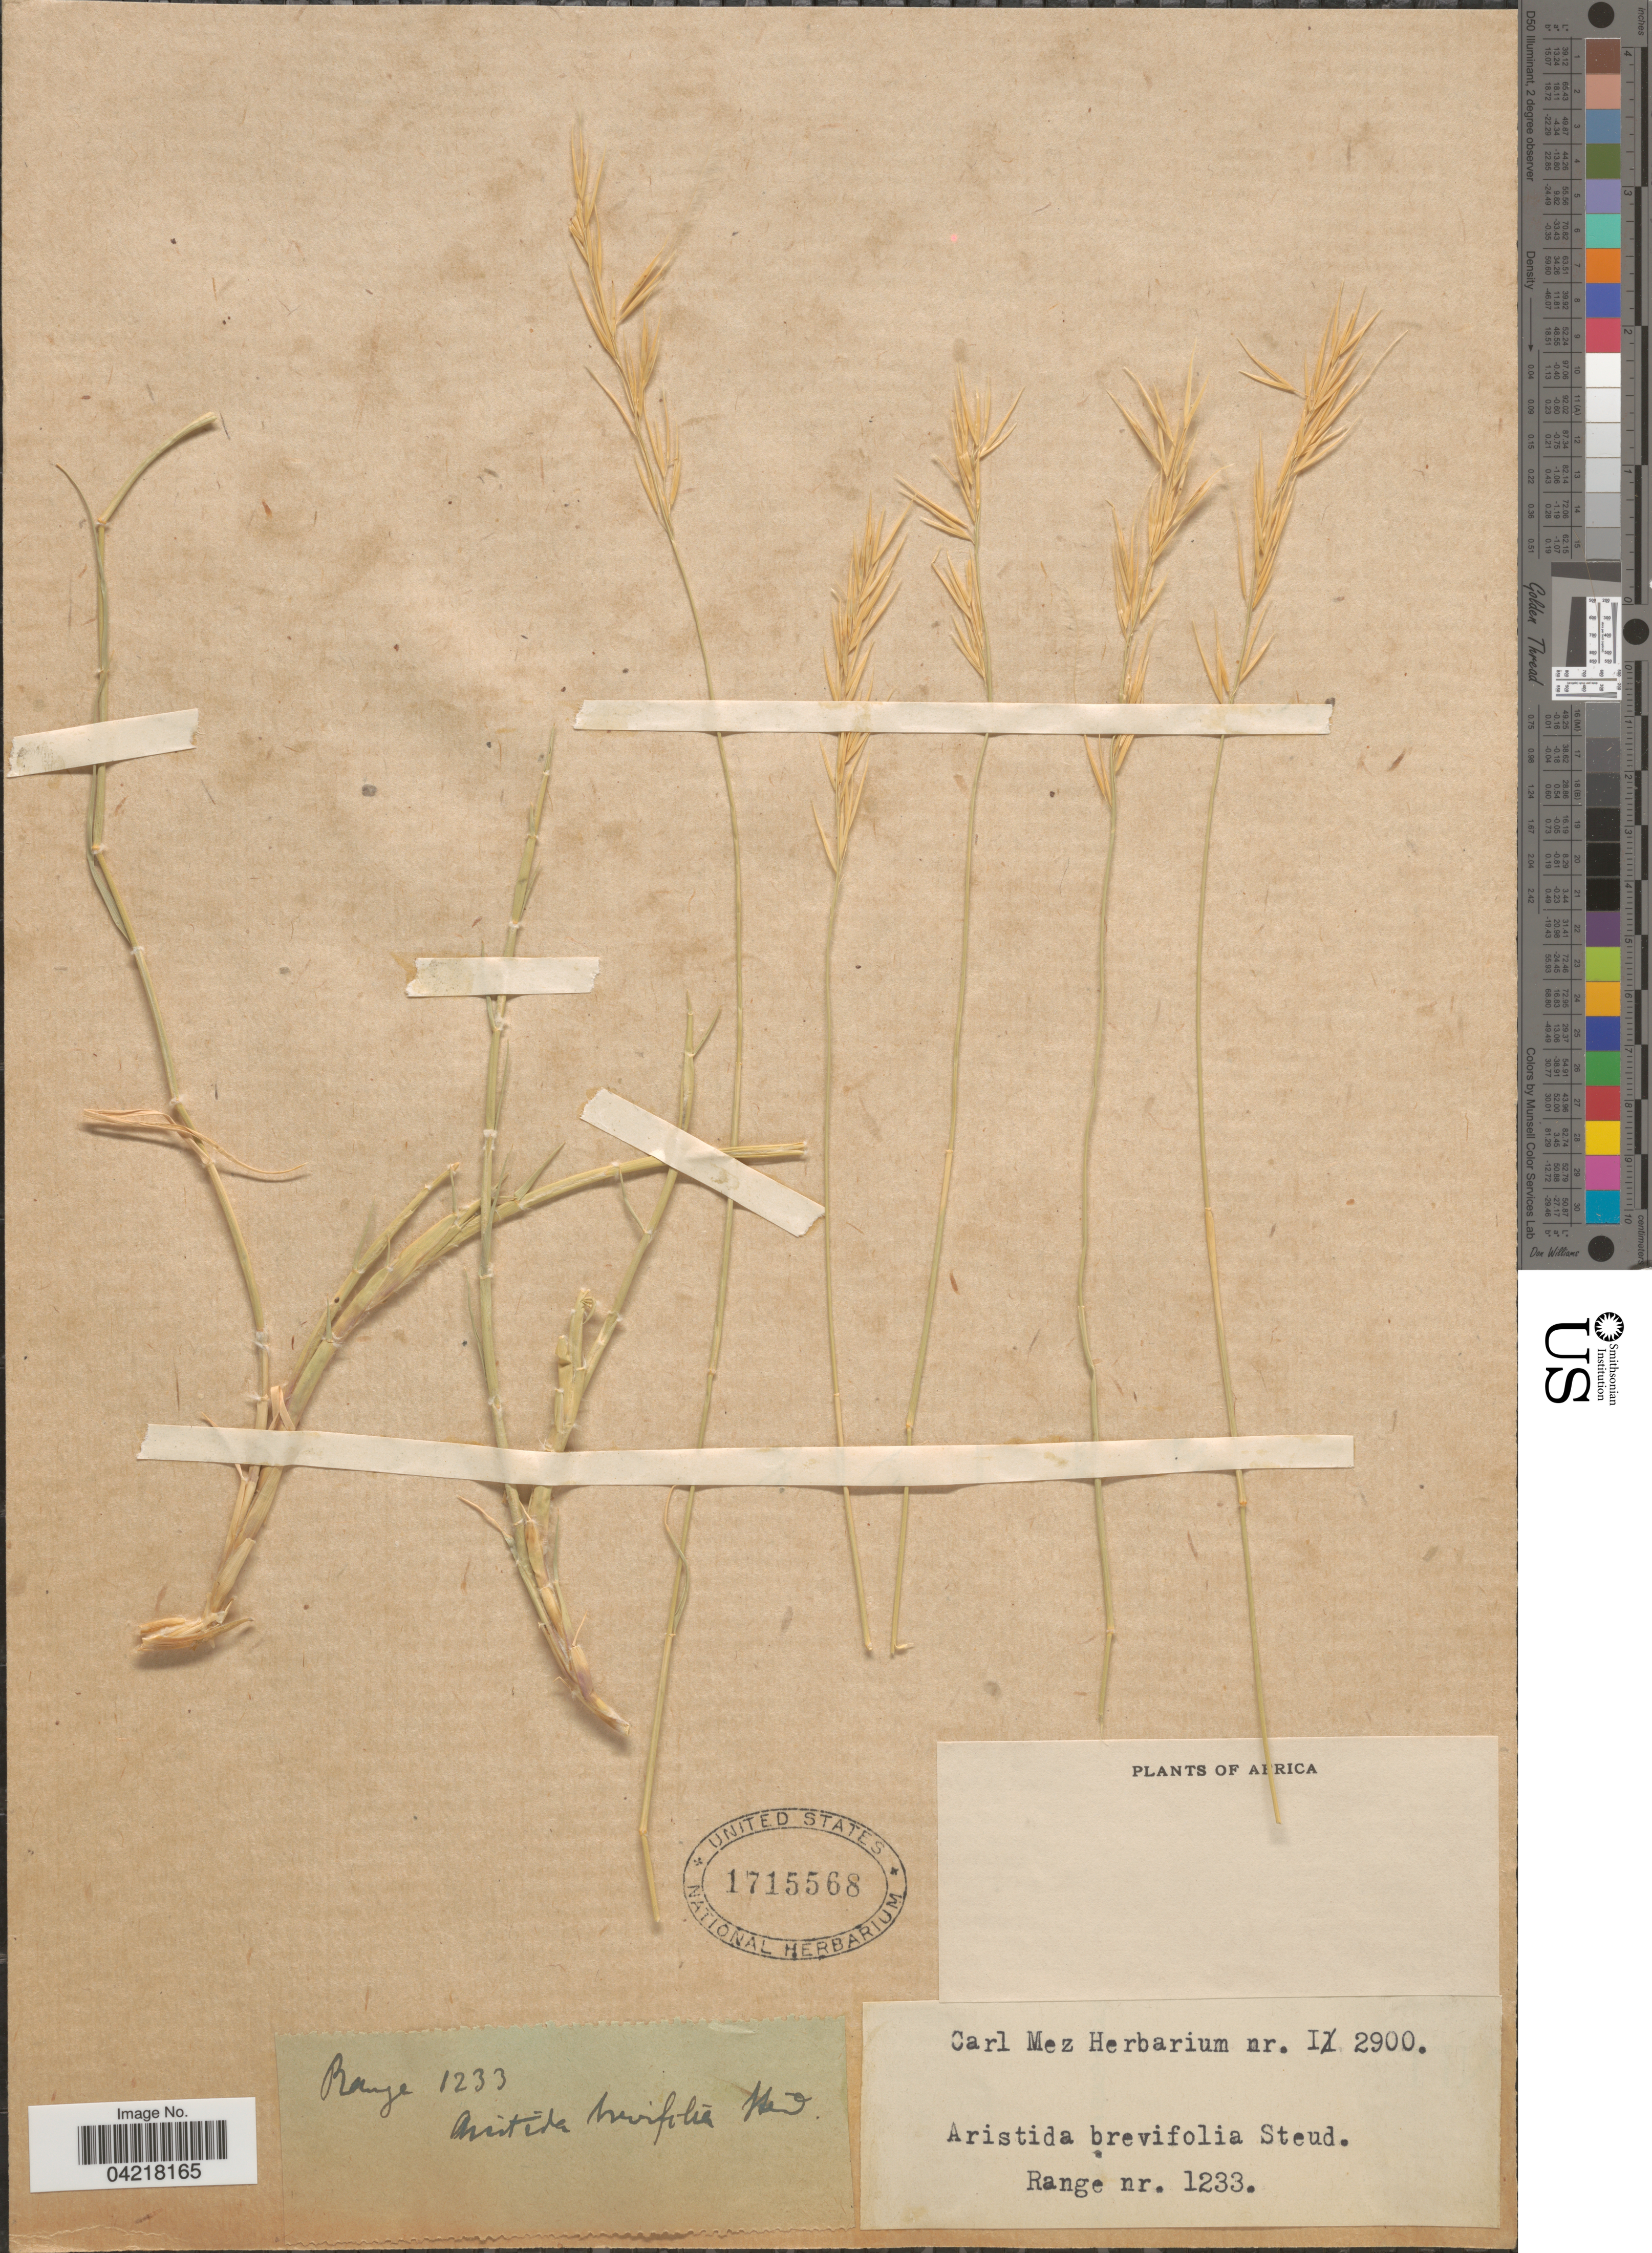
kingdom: Plantae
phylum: Tracheophyta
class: Liliopsida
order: Poales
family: Poaceae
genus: Stipagrostis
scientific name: Stipagrostis brevifolia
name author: (Nees) De Winter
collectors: Range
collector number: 1233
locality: Africa.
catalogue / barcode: US 1715568